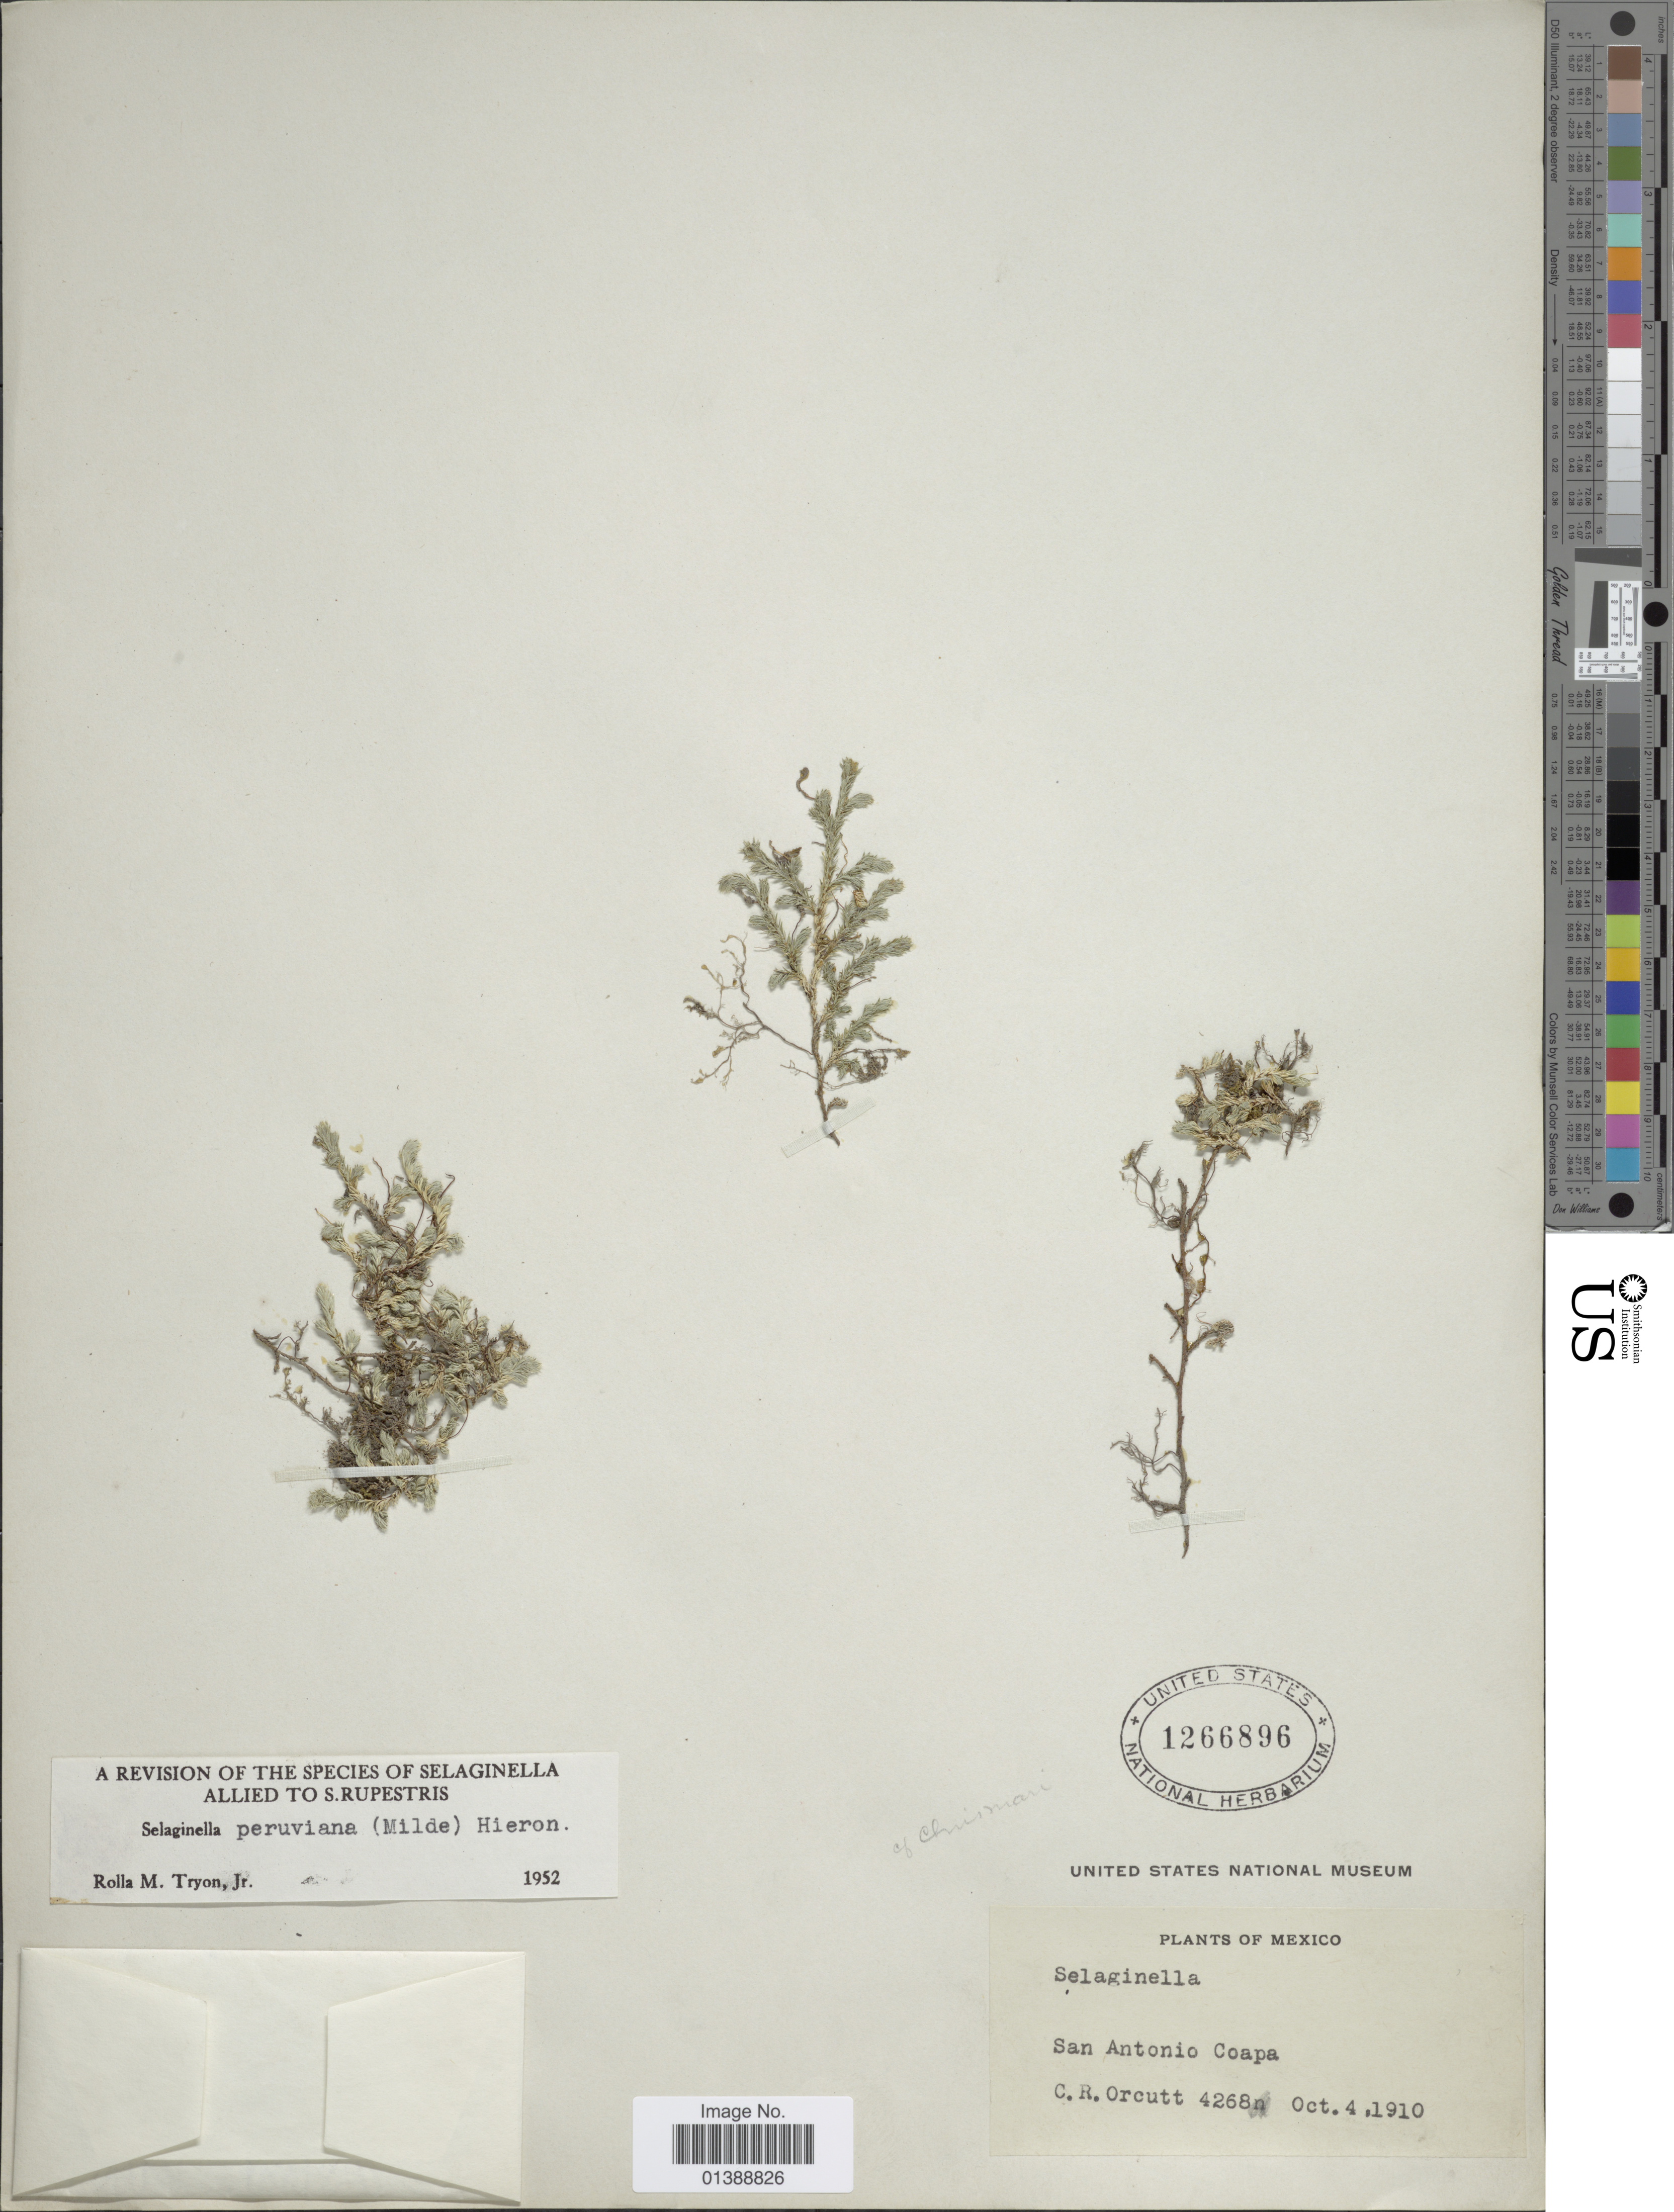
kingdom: Plantae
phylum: Tracheophyta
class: Lycopodiopsida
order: Selaginellales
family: Selaginellaceae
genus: Selaginella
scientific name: Selaginella peruviana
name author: (Milde) Hieron.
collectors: C. R. Orcutt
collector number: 4268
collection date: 1910-10-04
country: Mexico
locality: San Antonio Coapa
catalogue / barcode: US 1266896